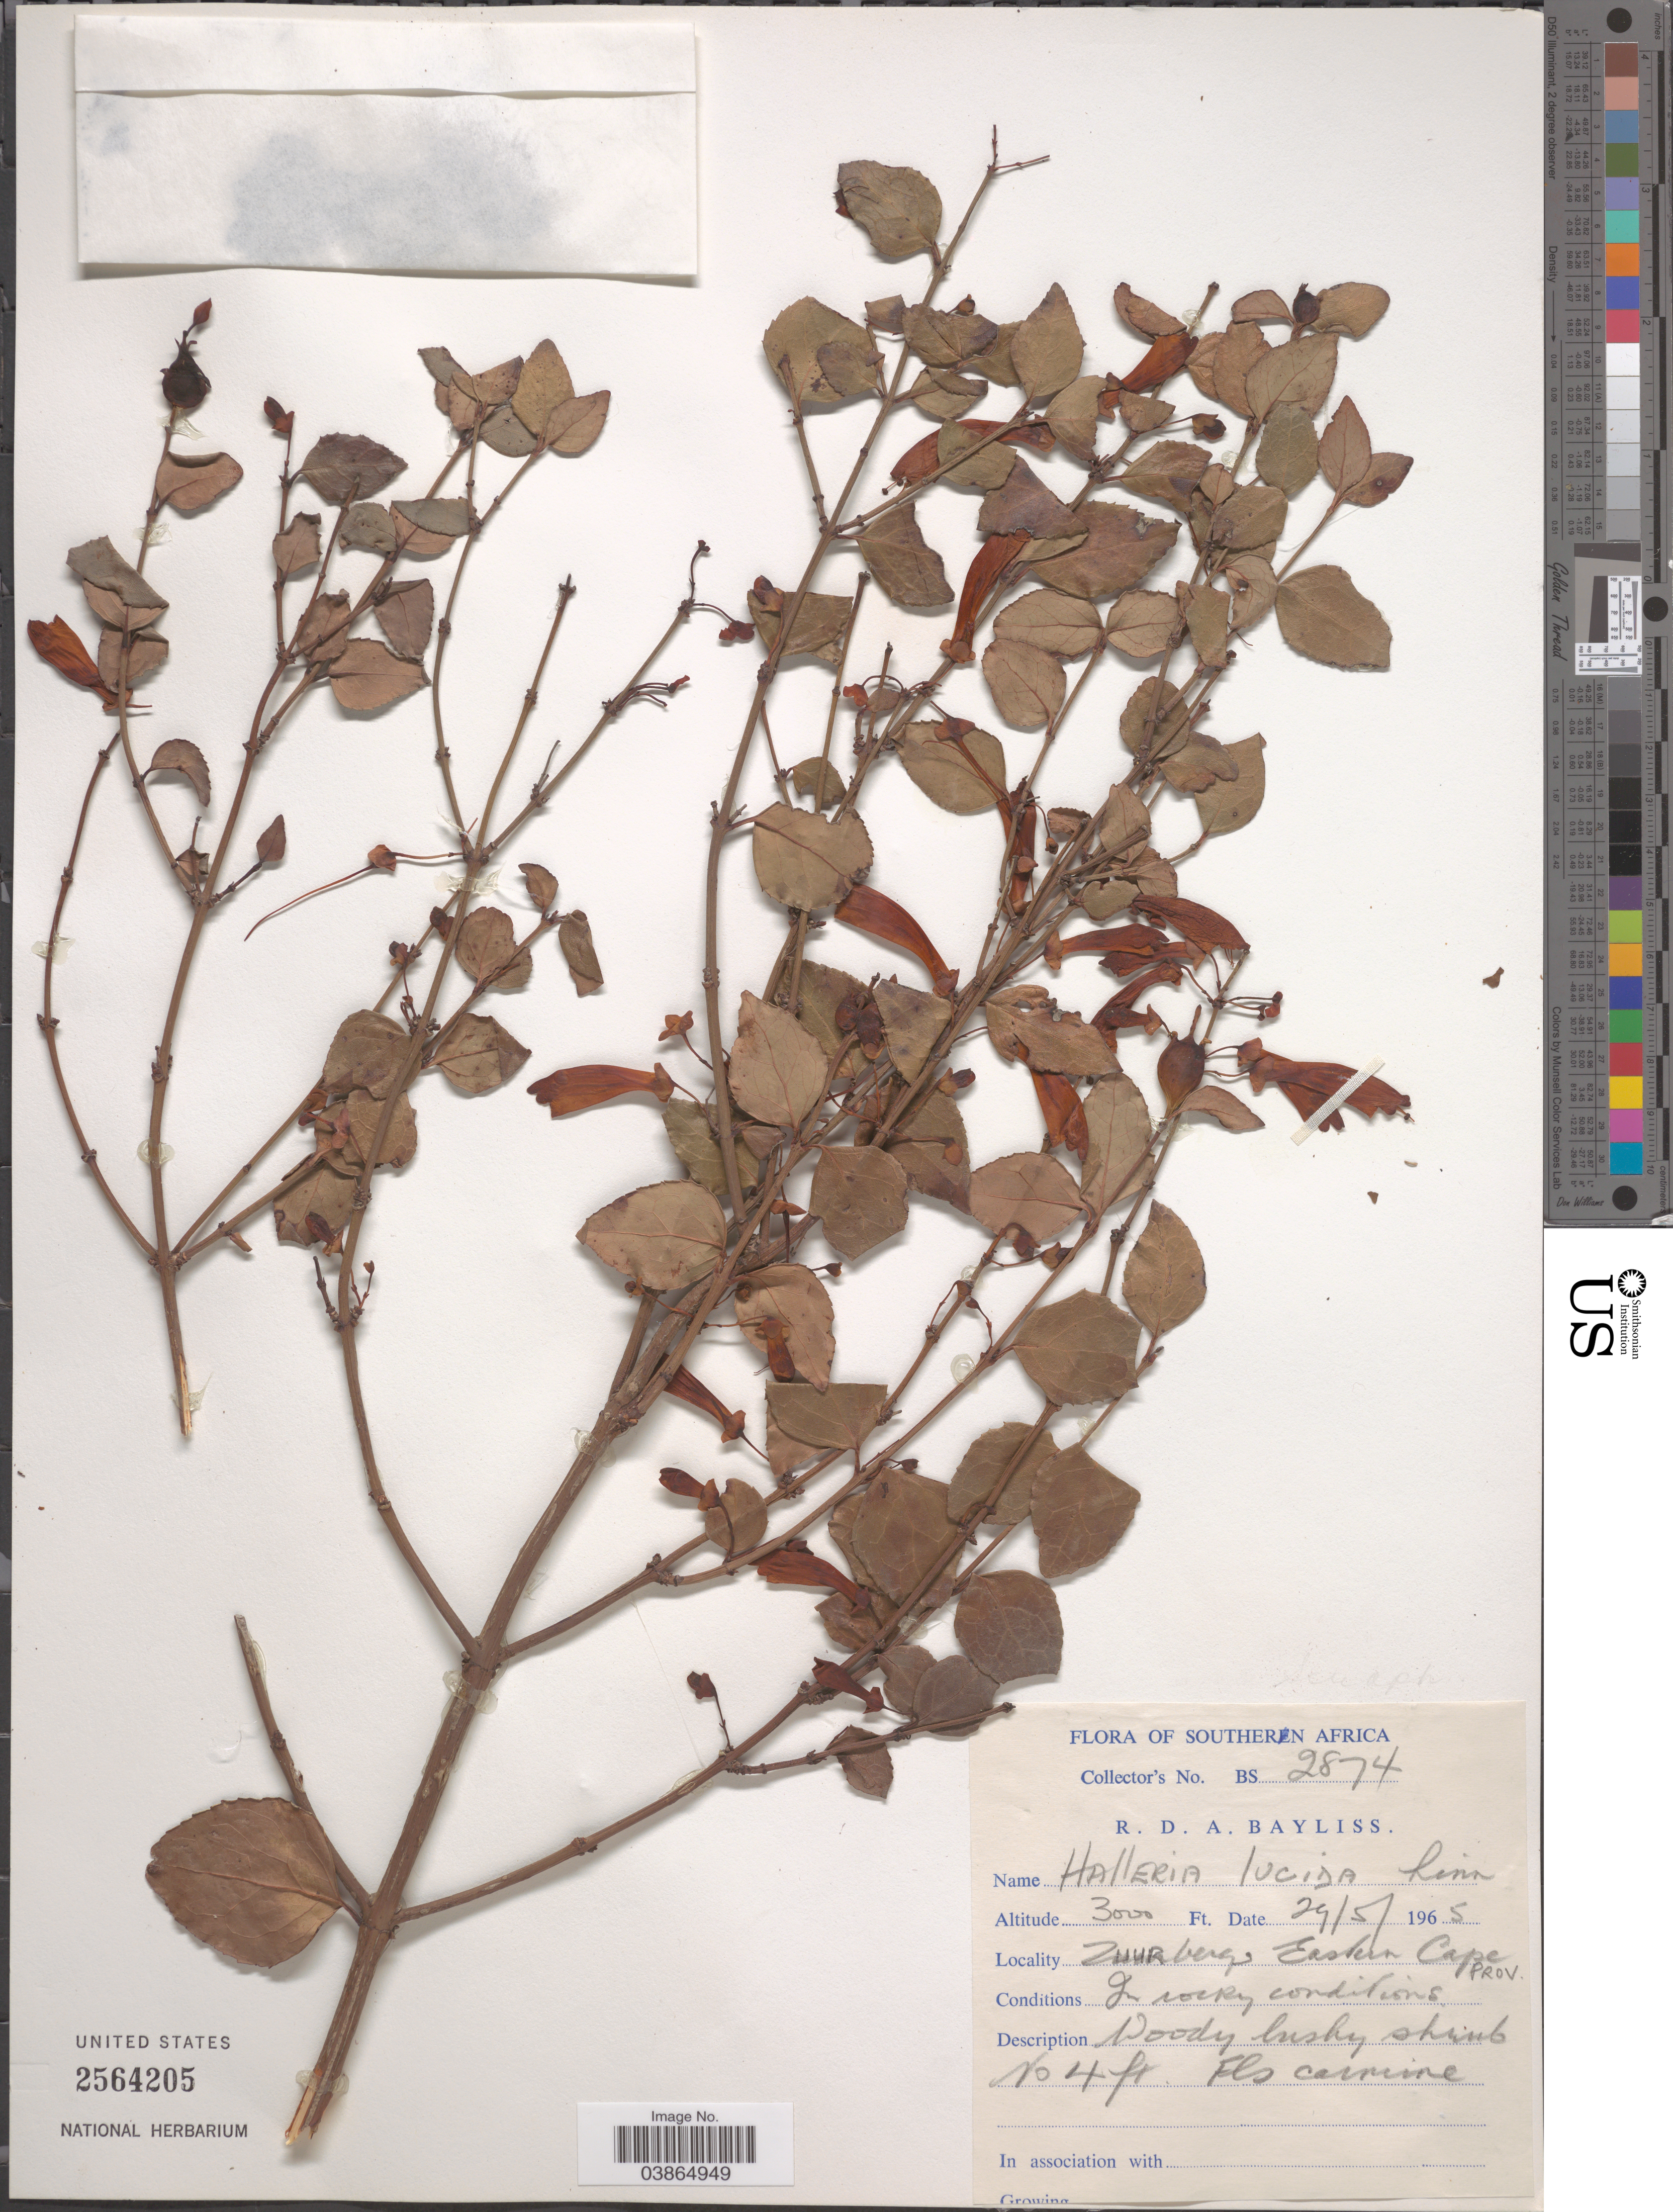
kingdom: Plantae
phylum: Tracheophyta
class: Magnoliopsida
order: Lamiales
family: Stilbaceae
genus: Halleria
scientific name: Halleria lucida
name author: L.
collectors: R. Bayliss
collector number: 2874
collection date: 1965-05-29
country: South Africa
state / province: Eastern Cape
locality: Zuurberg, Eastern Cape Prov.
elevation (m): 914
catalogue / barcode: US 2564205